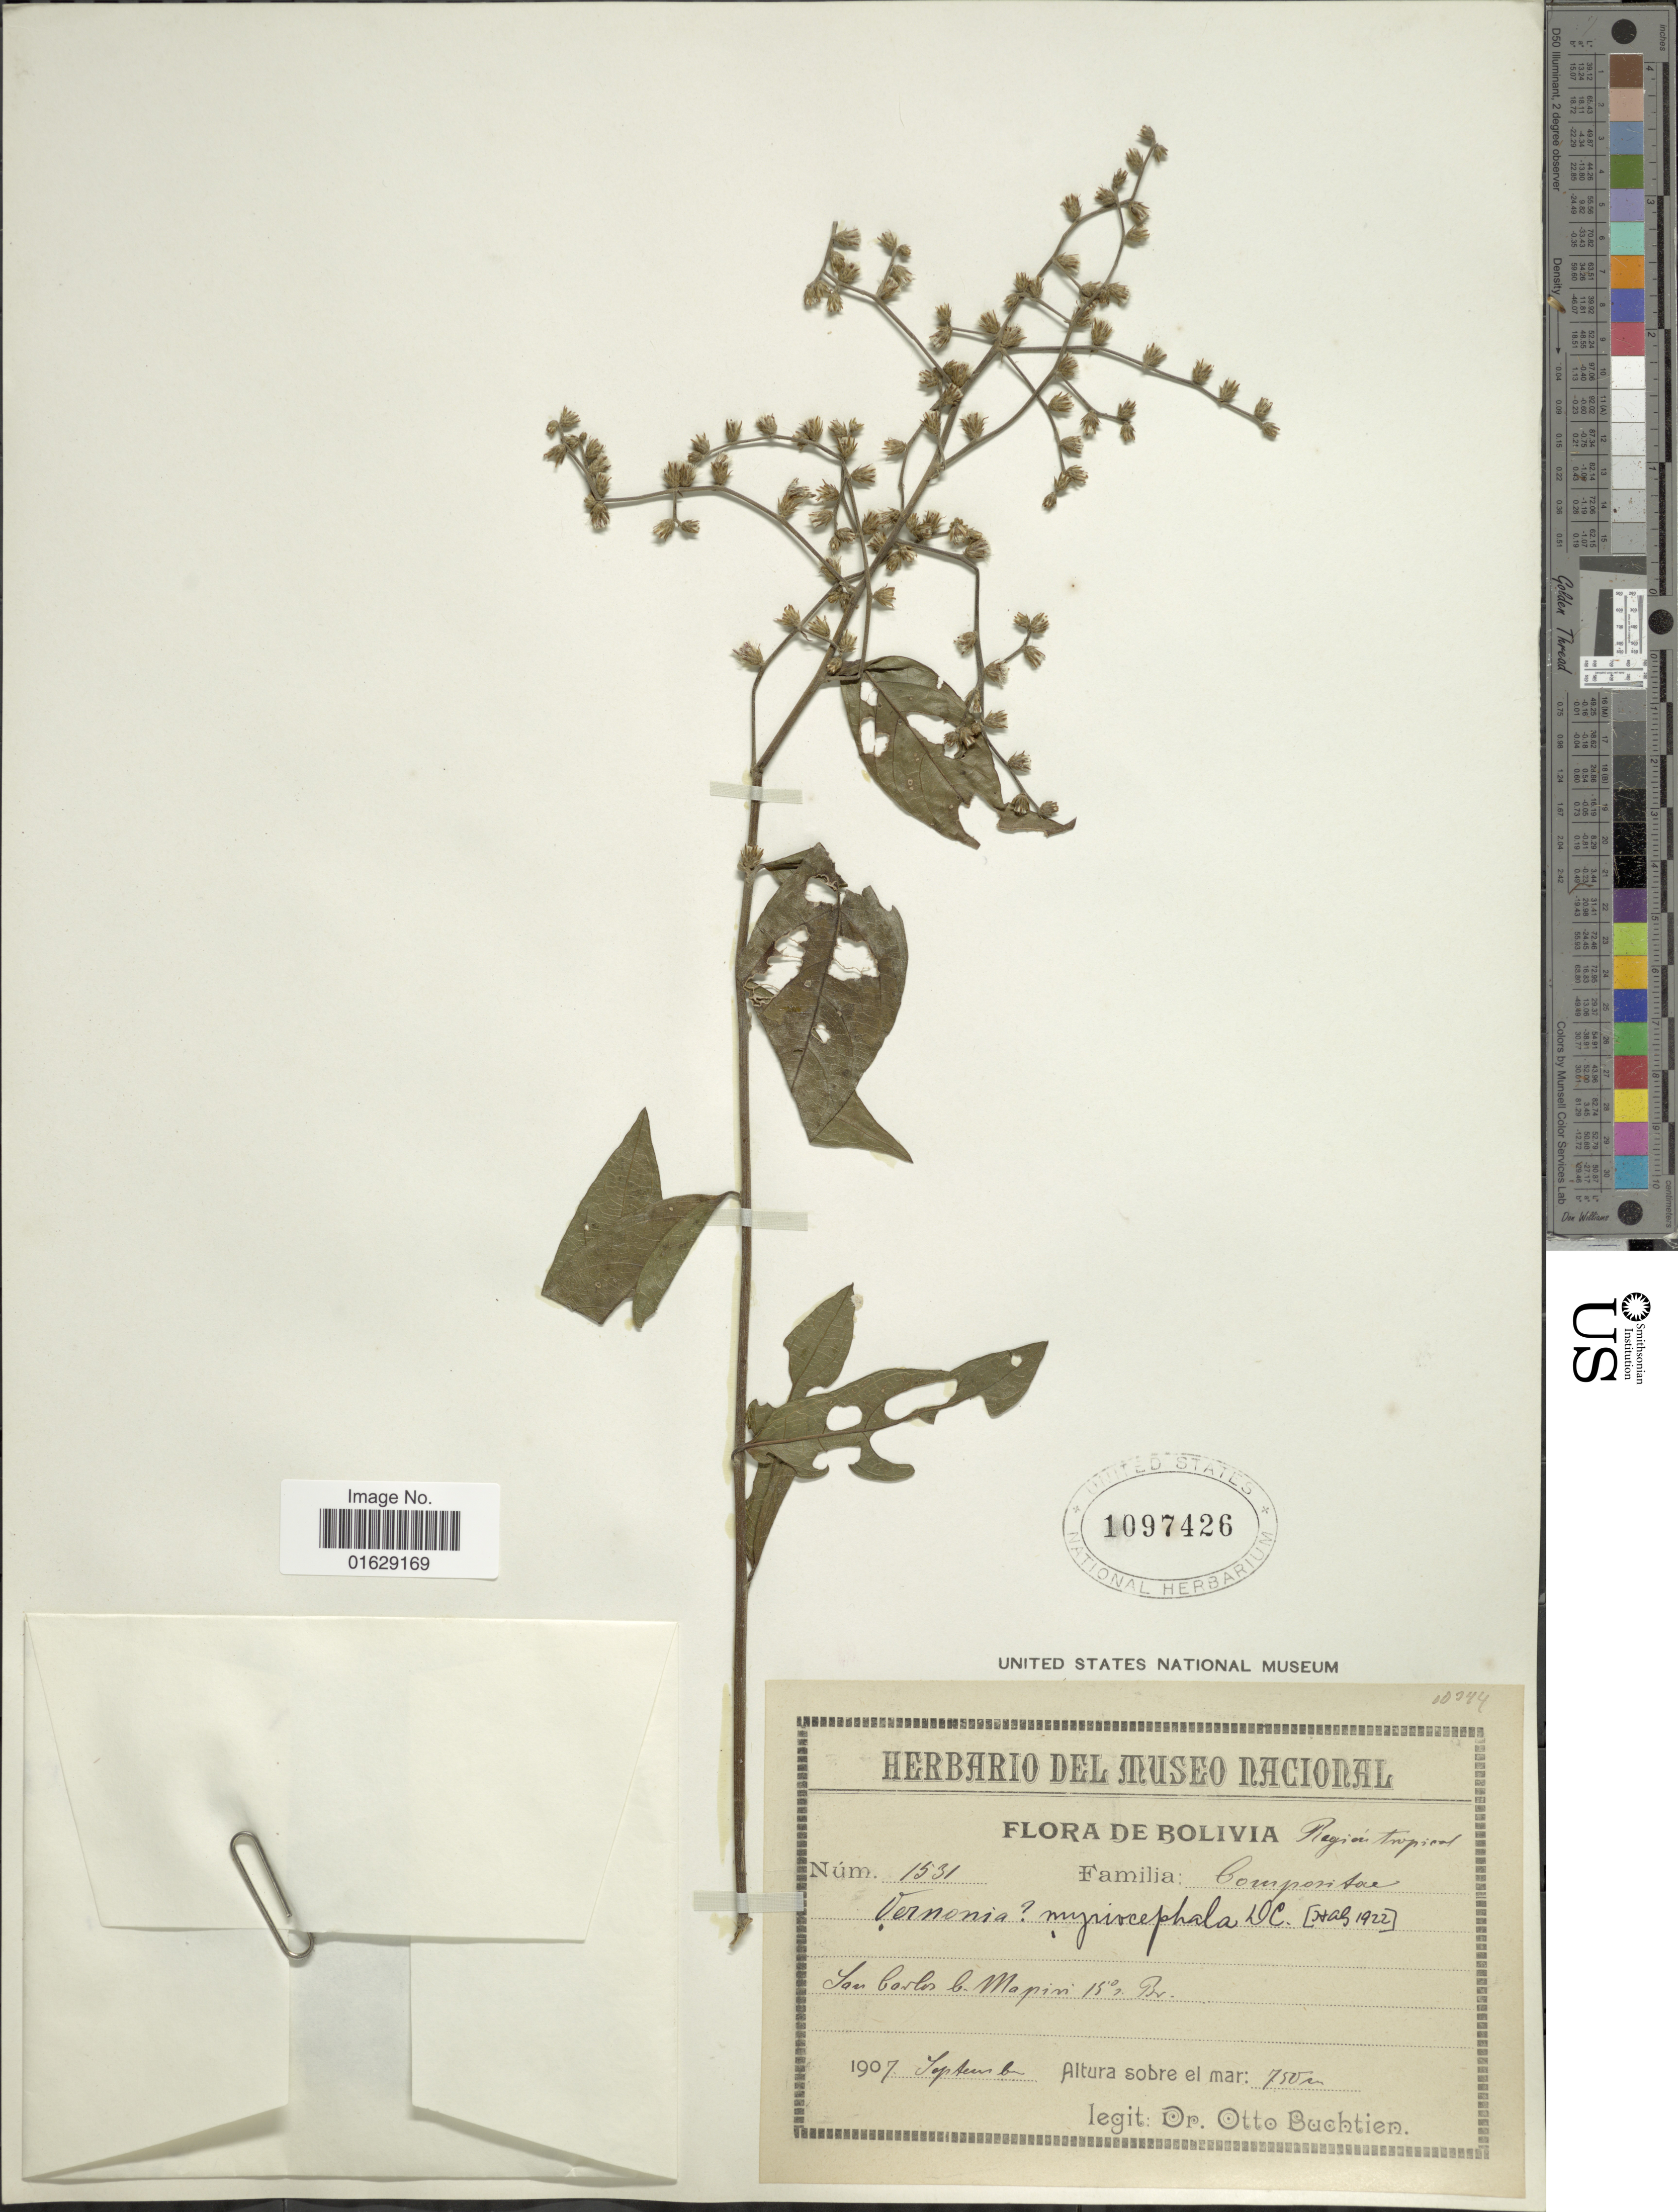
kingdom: Plantae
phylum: Tracheophyta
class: Magnoliopsida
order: Asterales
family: Asteraceae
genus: Lepidaploa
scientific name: Lepidaploa myriocephala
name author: (DC.) H. Rob.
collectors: O. Buchtien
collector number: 1531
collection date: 1907-09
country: Bolivia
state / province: La Paz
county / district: Mapiri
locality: San Carlos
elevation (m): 750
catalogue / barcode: US 1097426